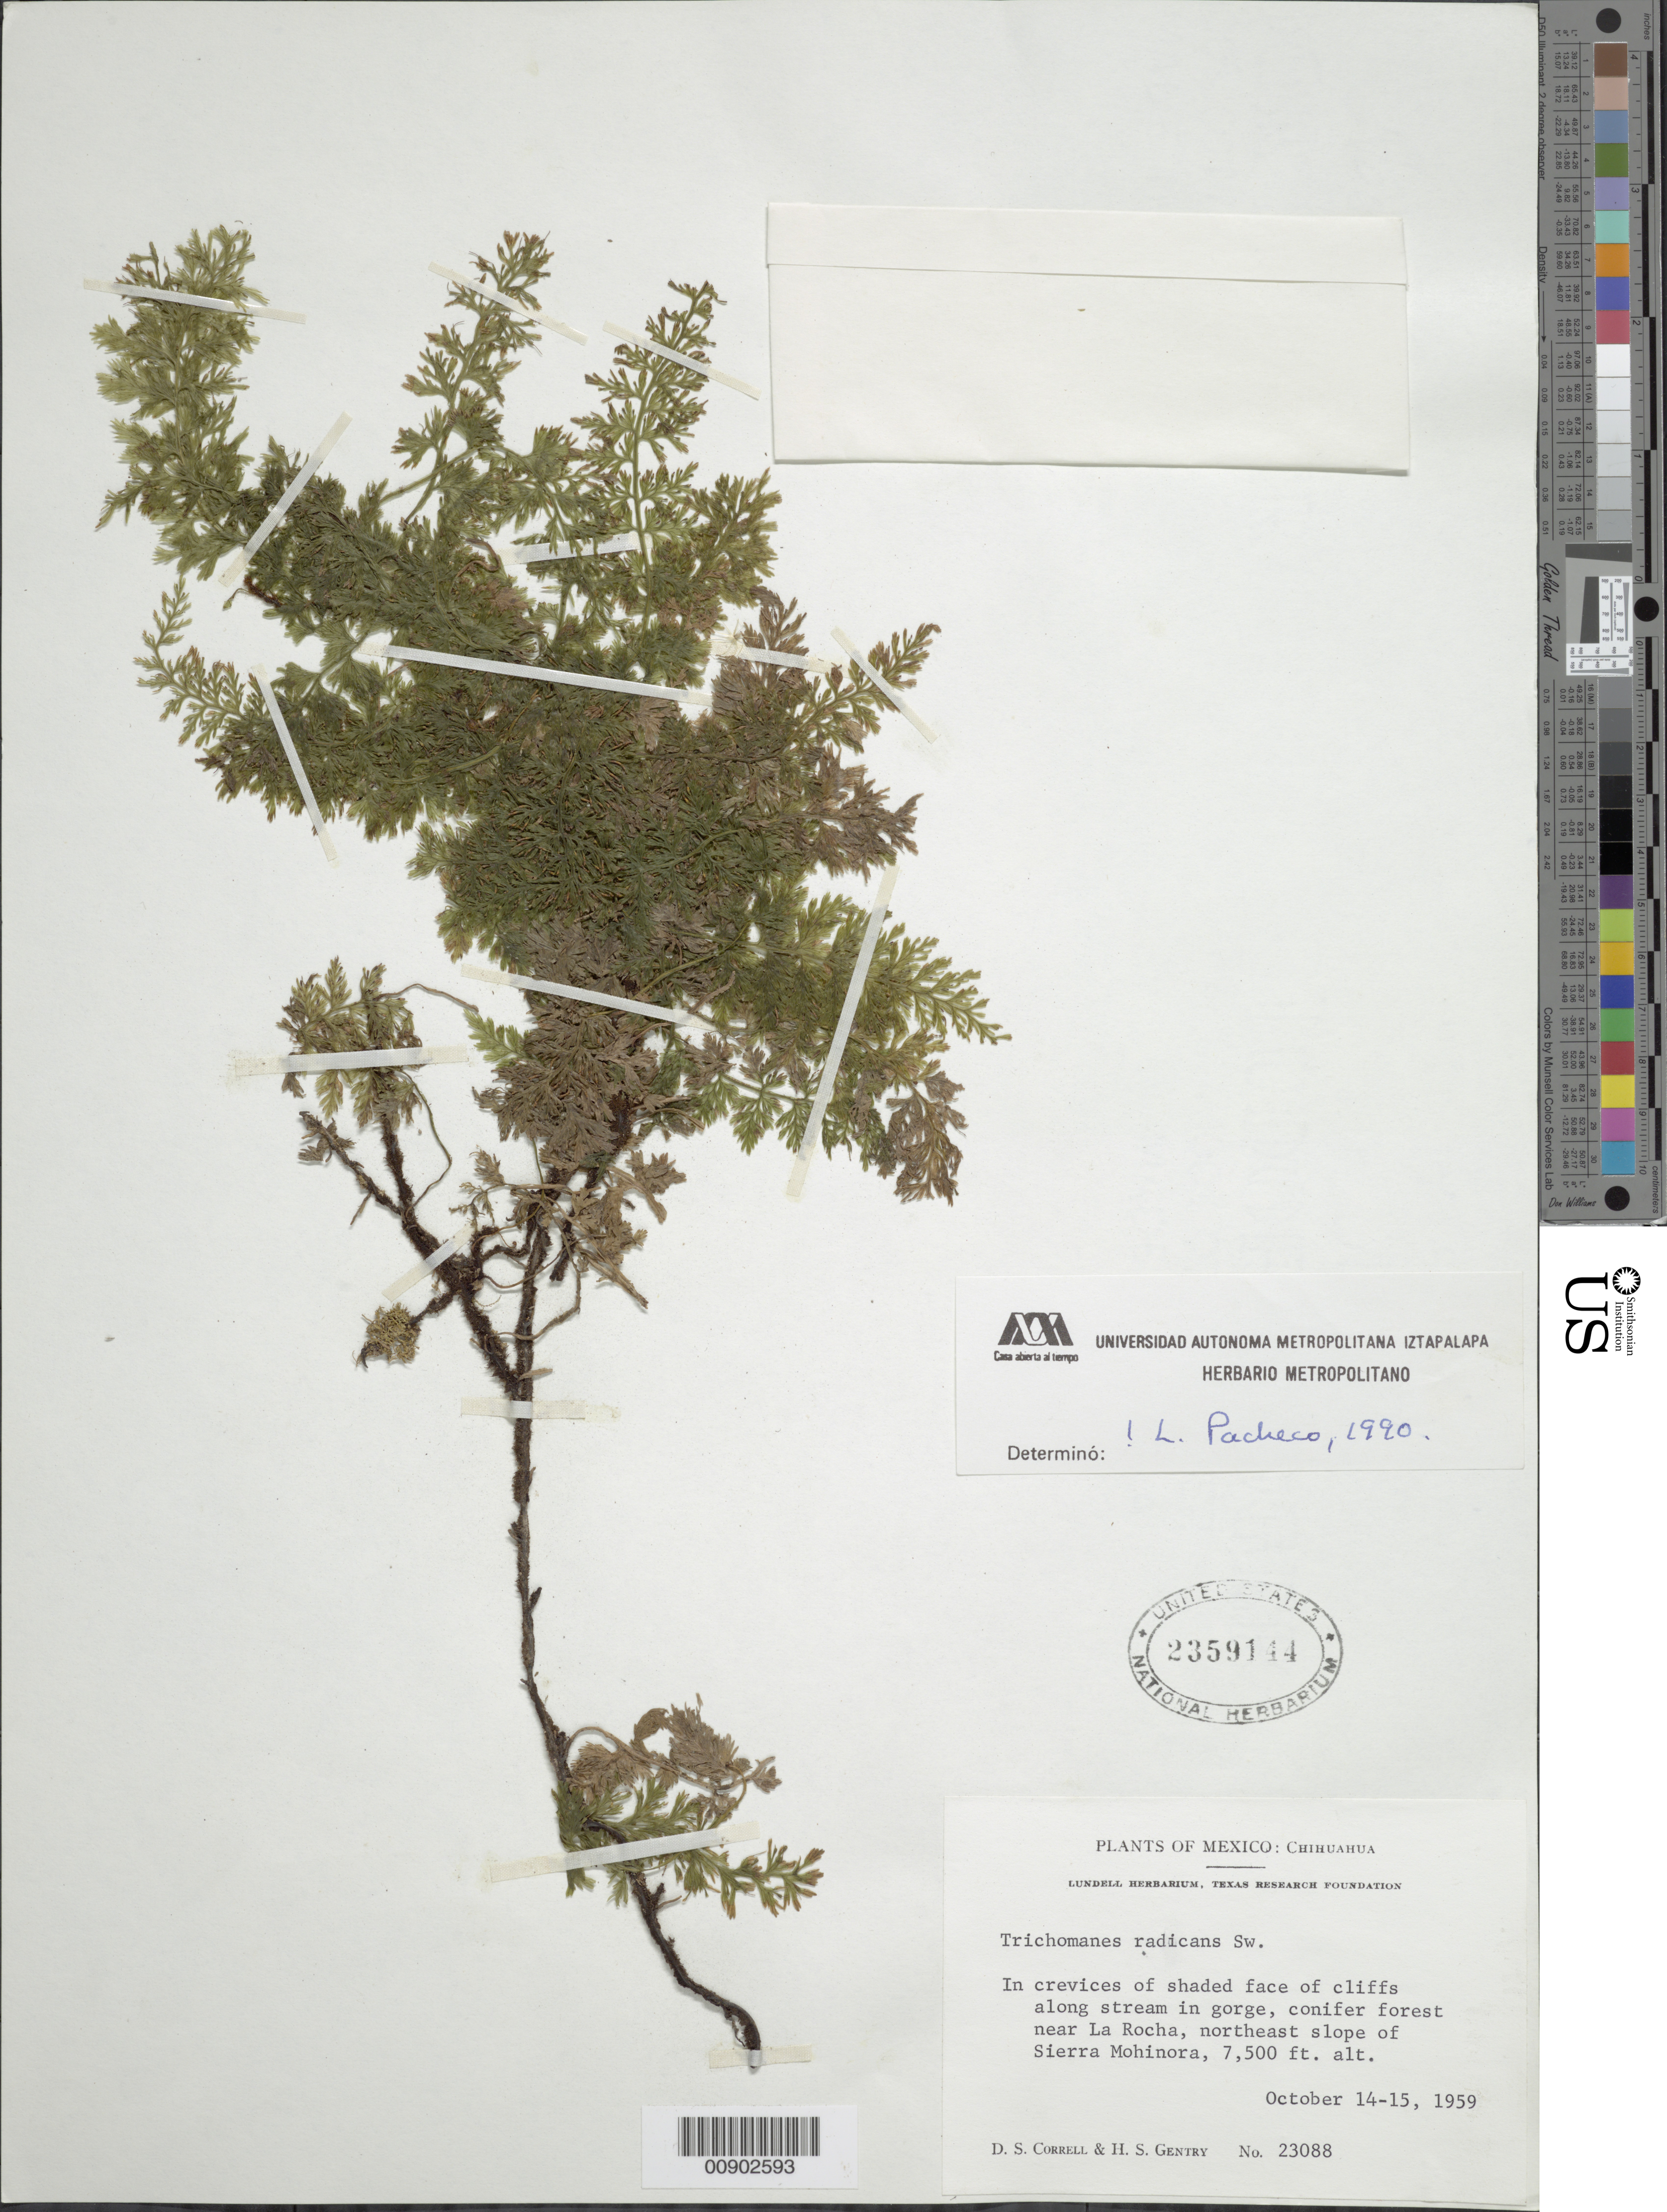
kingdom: Plantae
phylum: Tracheophyta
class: Polypodiopsida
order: Hymenophyllales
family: Hymenophyllaceae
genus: Vandenboschia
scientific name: Vandenboschia radicans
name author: (Sw.) Copel.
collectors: D. S. Correll & H. S. Gentry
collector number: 23088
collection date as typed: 14 Oct 1959 to 15 Oct 1959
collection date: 1959-10-14/1959-10-15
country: Mexico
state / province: Chihuahua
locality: Near La Rocha, northeast slope of Sierra Mohinora. Chihuahua.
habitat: In crevices of shaded face of cliffs along stream in gorge, conifer forest.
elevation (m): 2286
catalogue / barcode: US 2359144